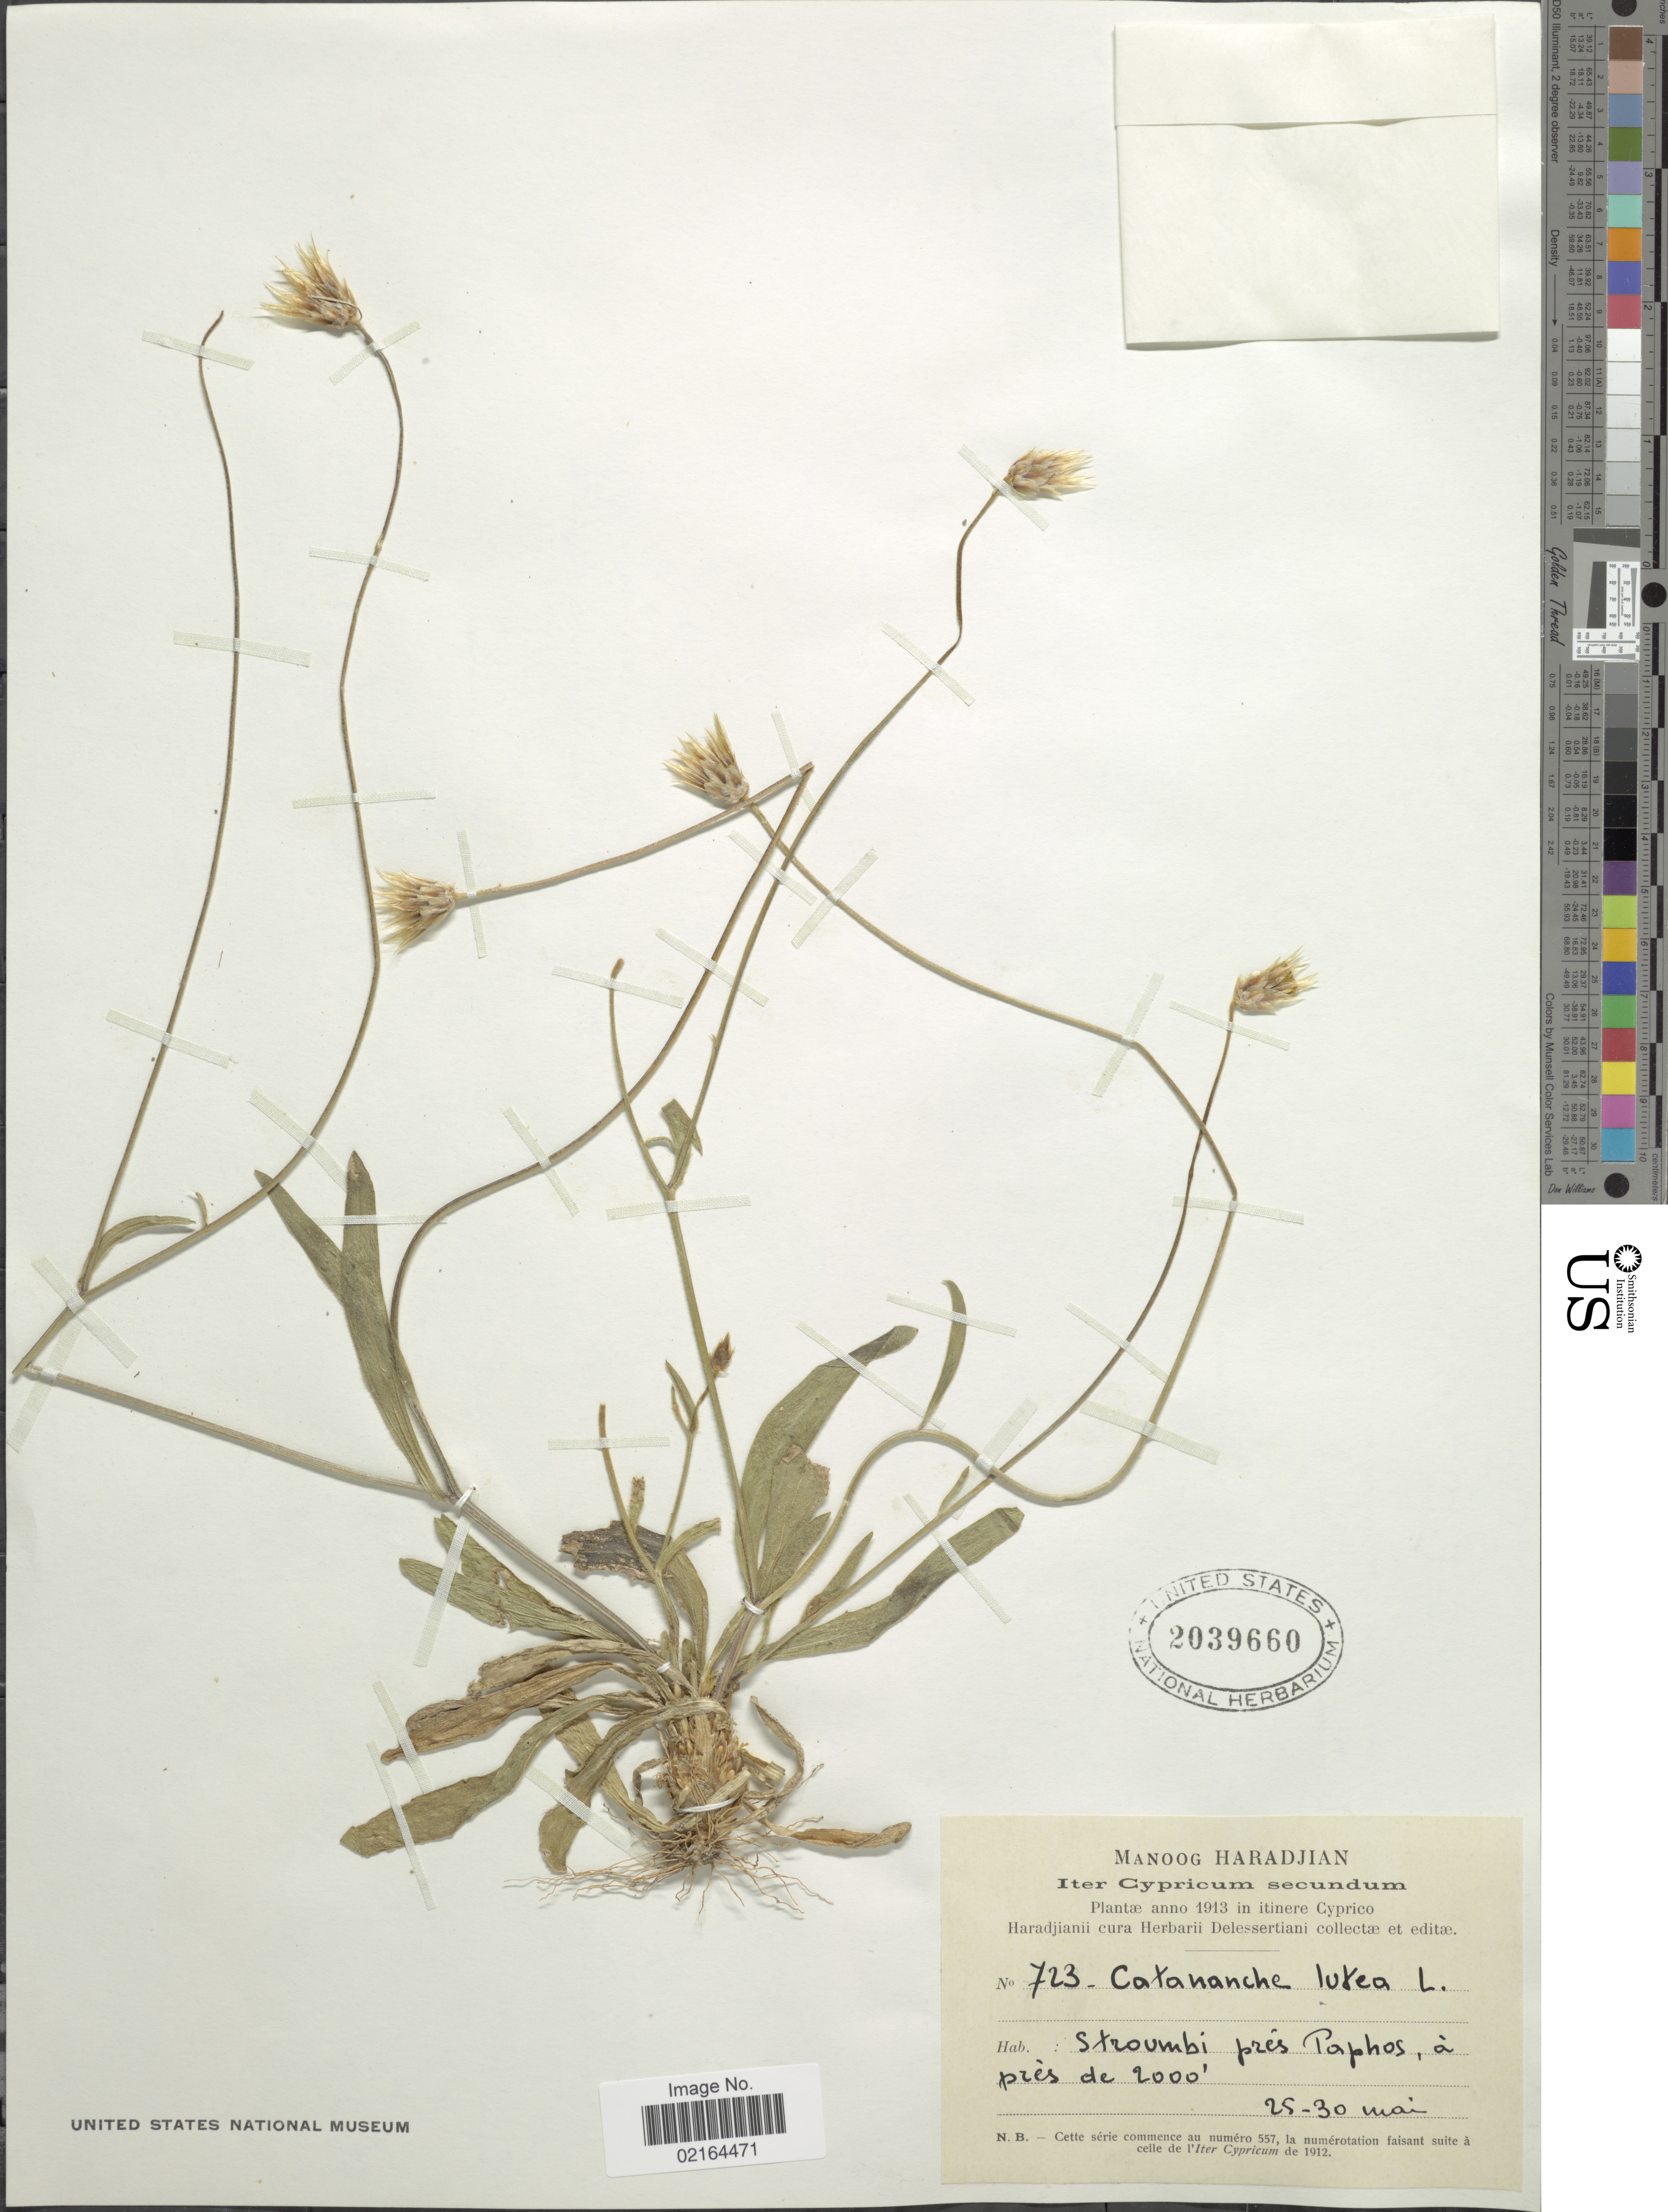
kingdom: Plantae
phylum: Tracheophyta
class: Magnoliopsida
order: Asterales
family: Asteraceae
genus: Catananche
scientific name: Catananche lutea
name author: L.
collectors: M. Haradjian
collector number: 723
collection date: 1913-05-25/1913-05-30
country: Cyprus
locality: Iter Cypricum secundum, Stroumbi pres Paphos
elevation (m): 610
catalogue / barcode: US 2039660